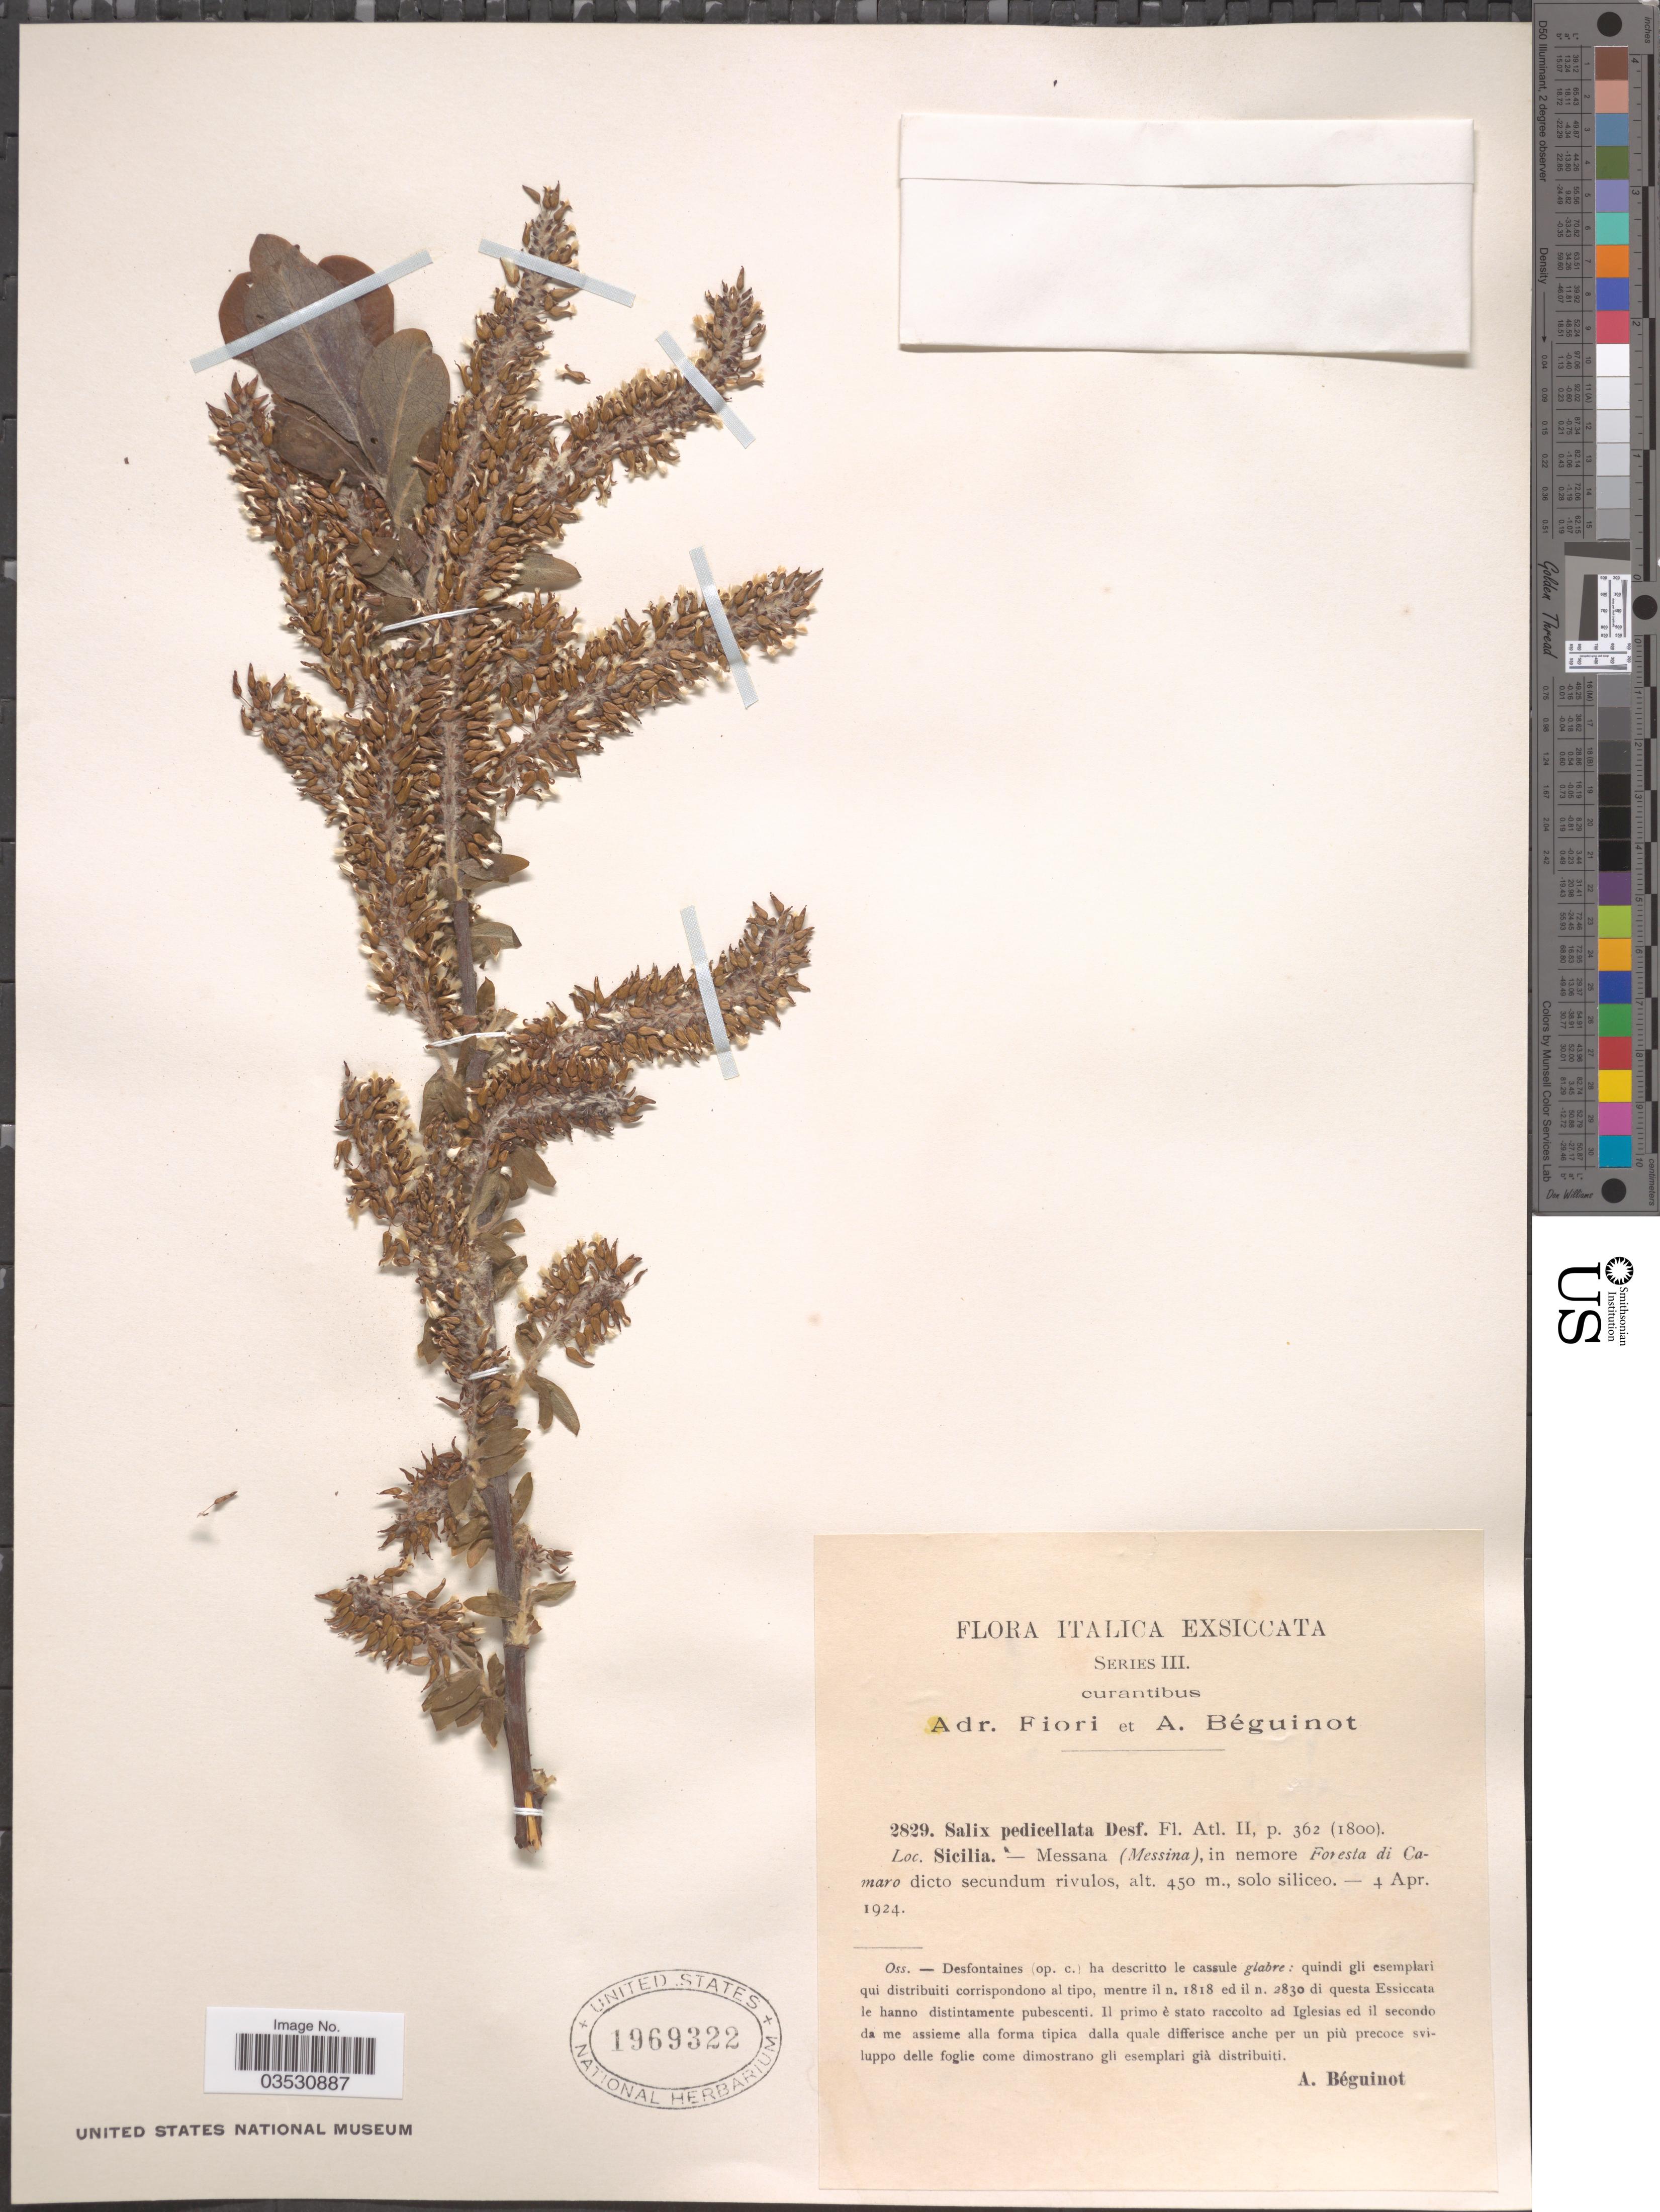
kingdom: Plantae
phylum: Tracheophyta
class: Magnoliopsida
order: Malpighiales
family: Salicaceae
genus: Salix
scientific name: Salix pedicellata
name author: Desf.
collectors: A. Béguinot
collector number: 2829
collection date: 1924-04-04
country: Italy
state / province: Siciliana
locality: Sicilia. - Messana (Messina), in nemore Foresta di Camaro dicto secundum rivulos.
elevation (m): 450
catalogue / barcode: US 1969322